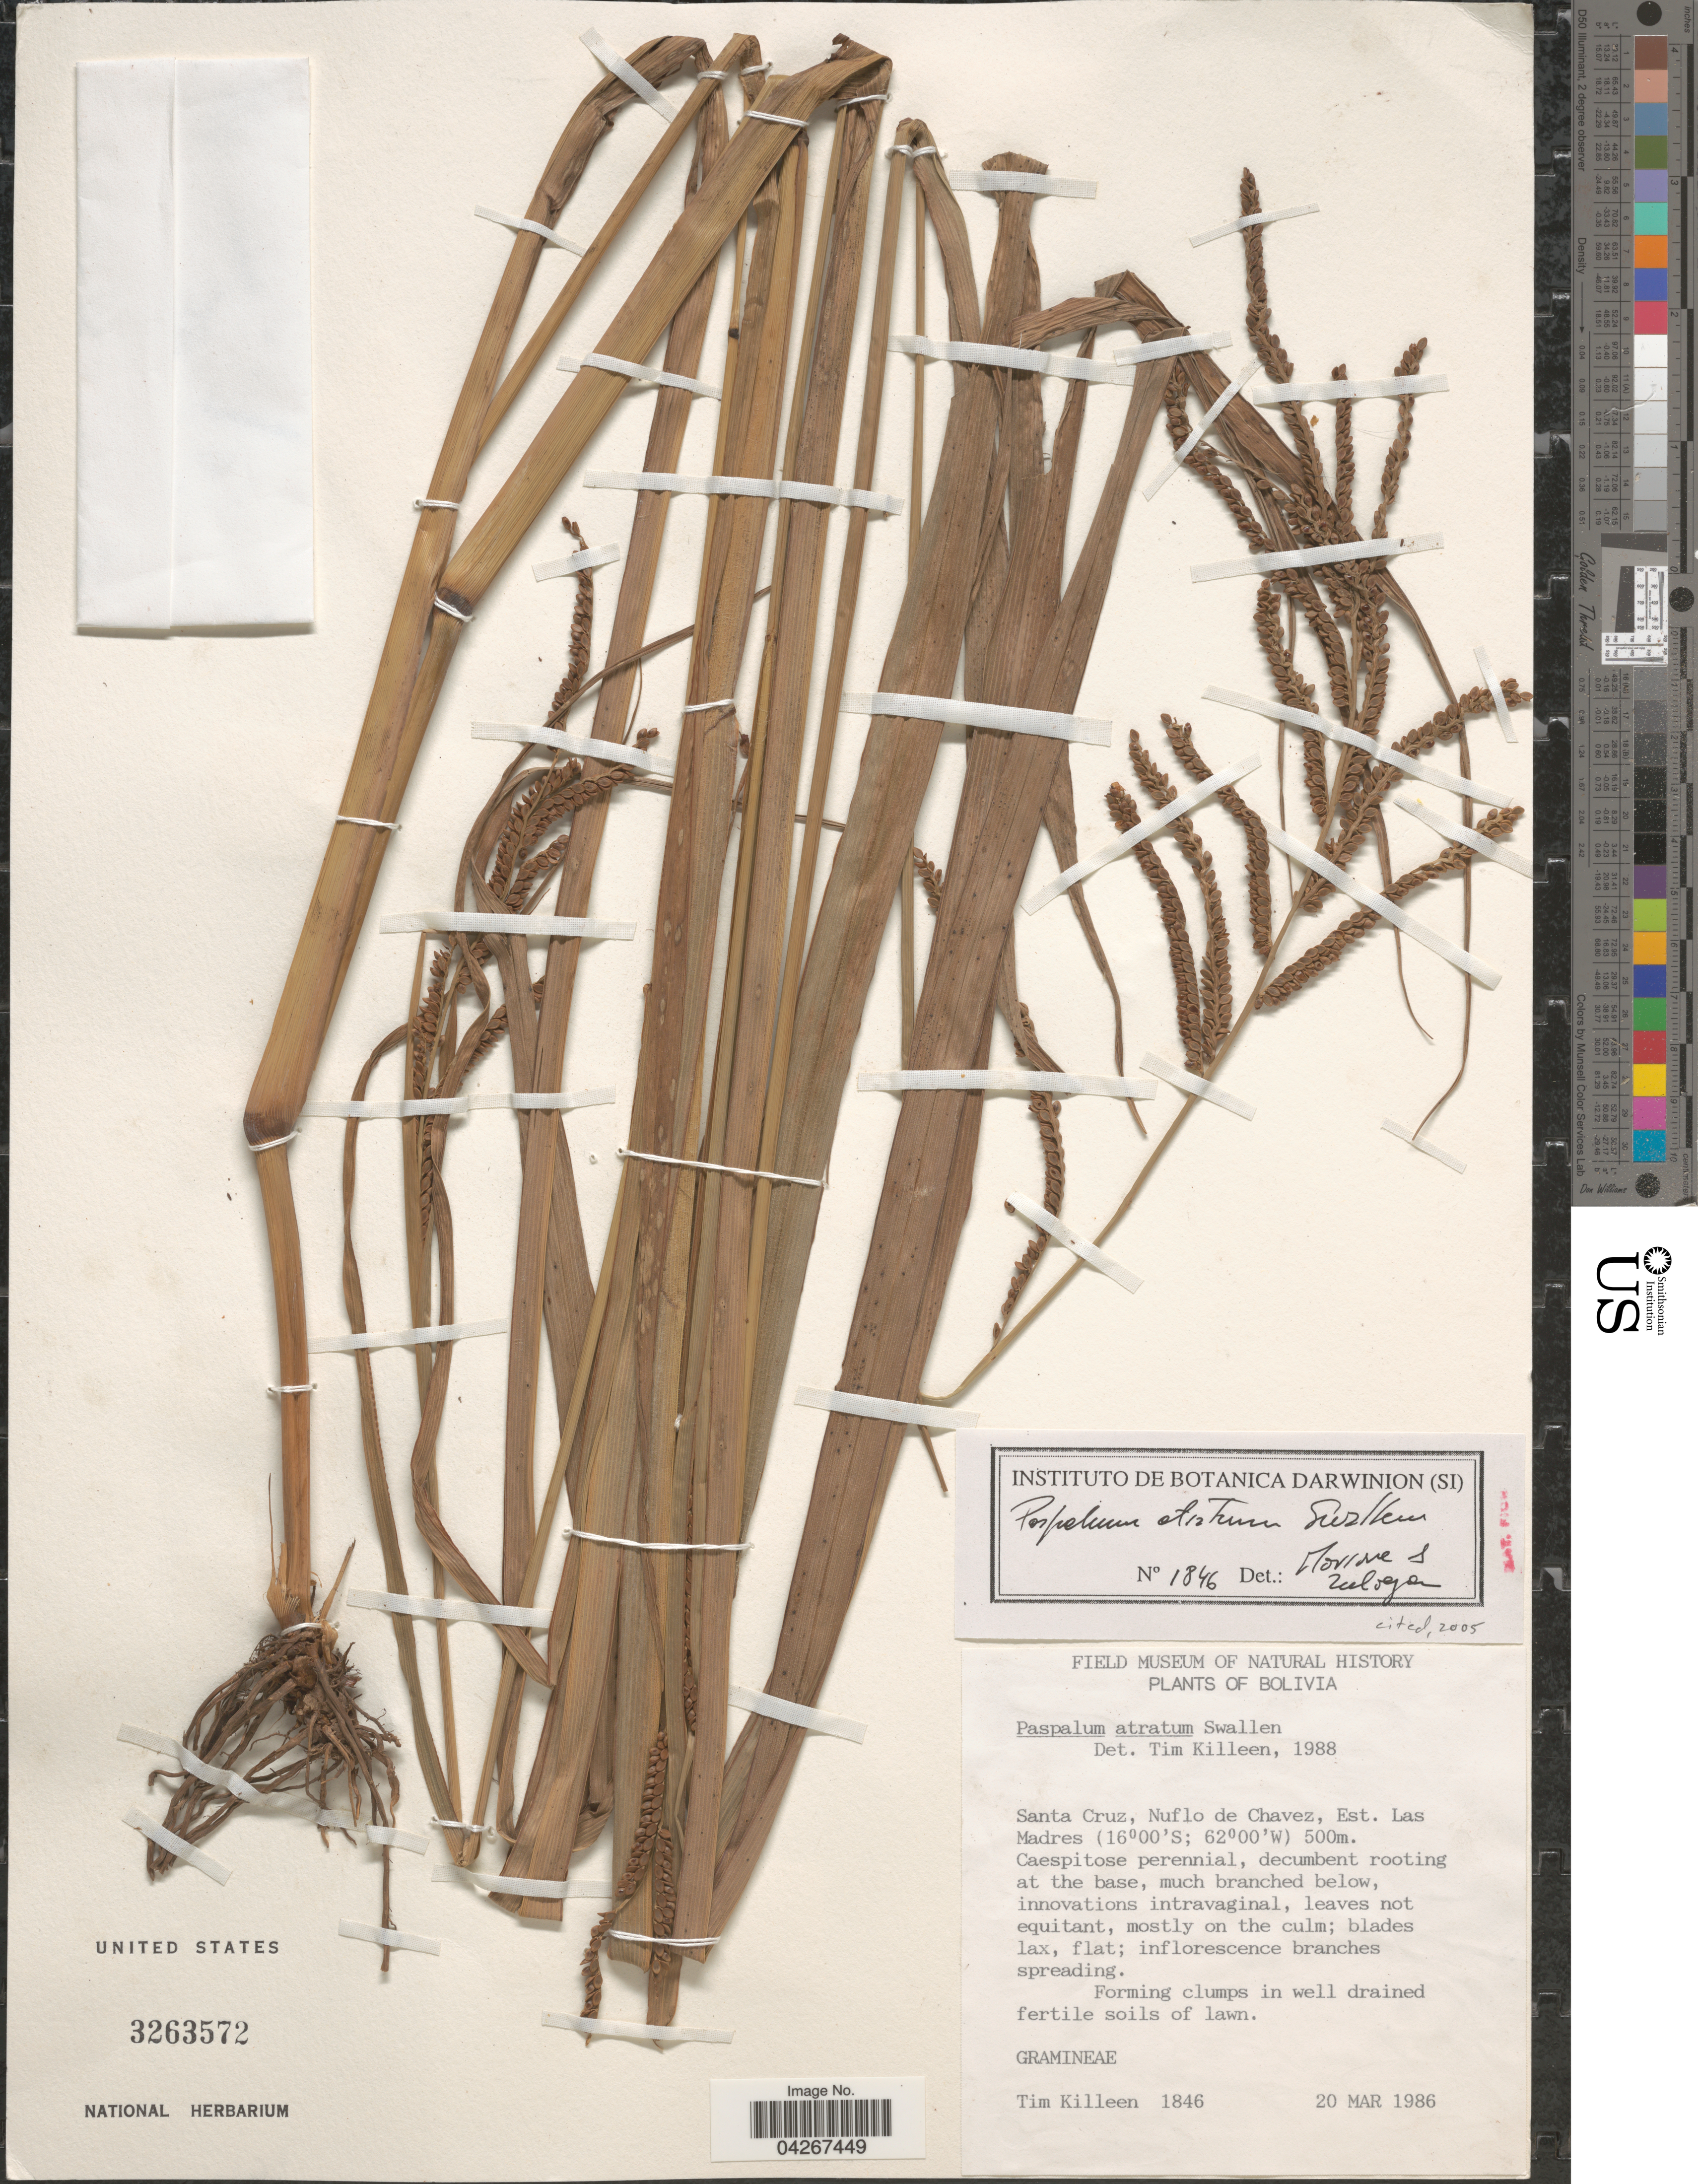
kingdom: Plantae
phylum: Tracheophyta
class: Liliopsida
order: Poales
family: Poaceae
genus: Paspalum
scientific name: Paspalum atratum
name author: Swallen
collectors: T. J. Killeen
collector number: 1846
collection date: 1986-03-20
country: Bolivia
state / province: Santa Cruz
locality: Nuflo de Chavez, Est. Las Madres.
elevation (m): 500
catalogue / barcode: US 3263572